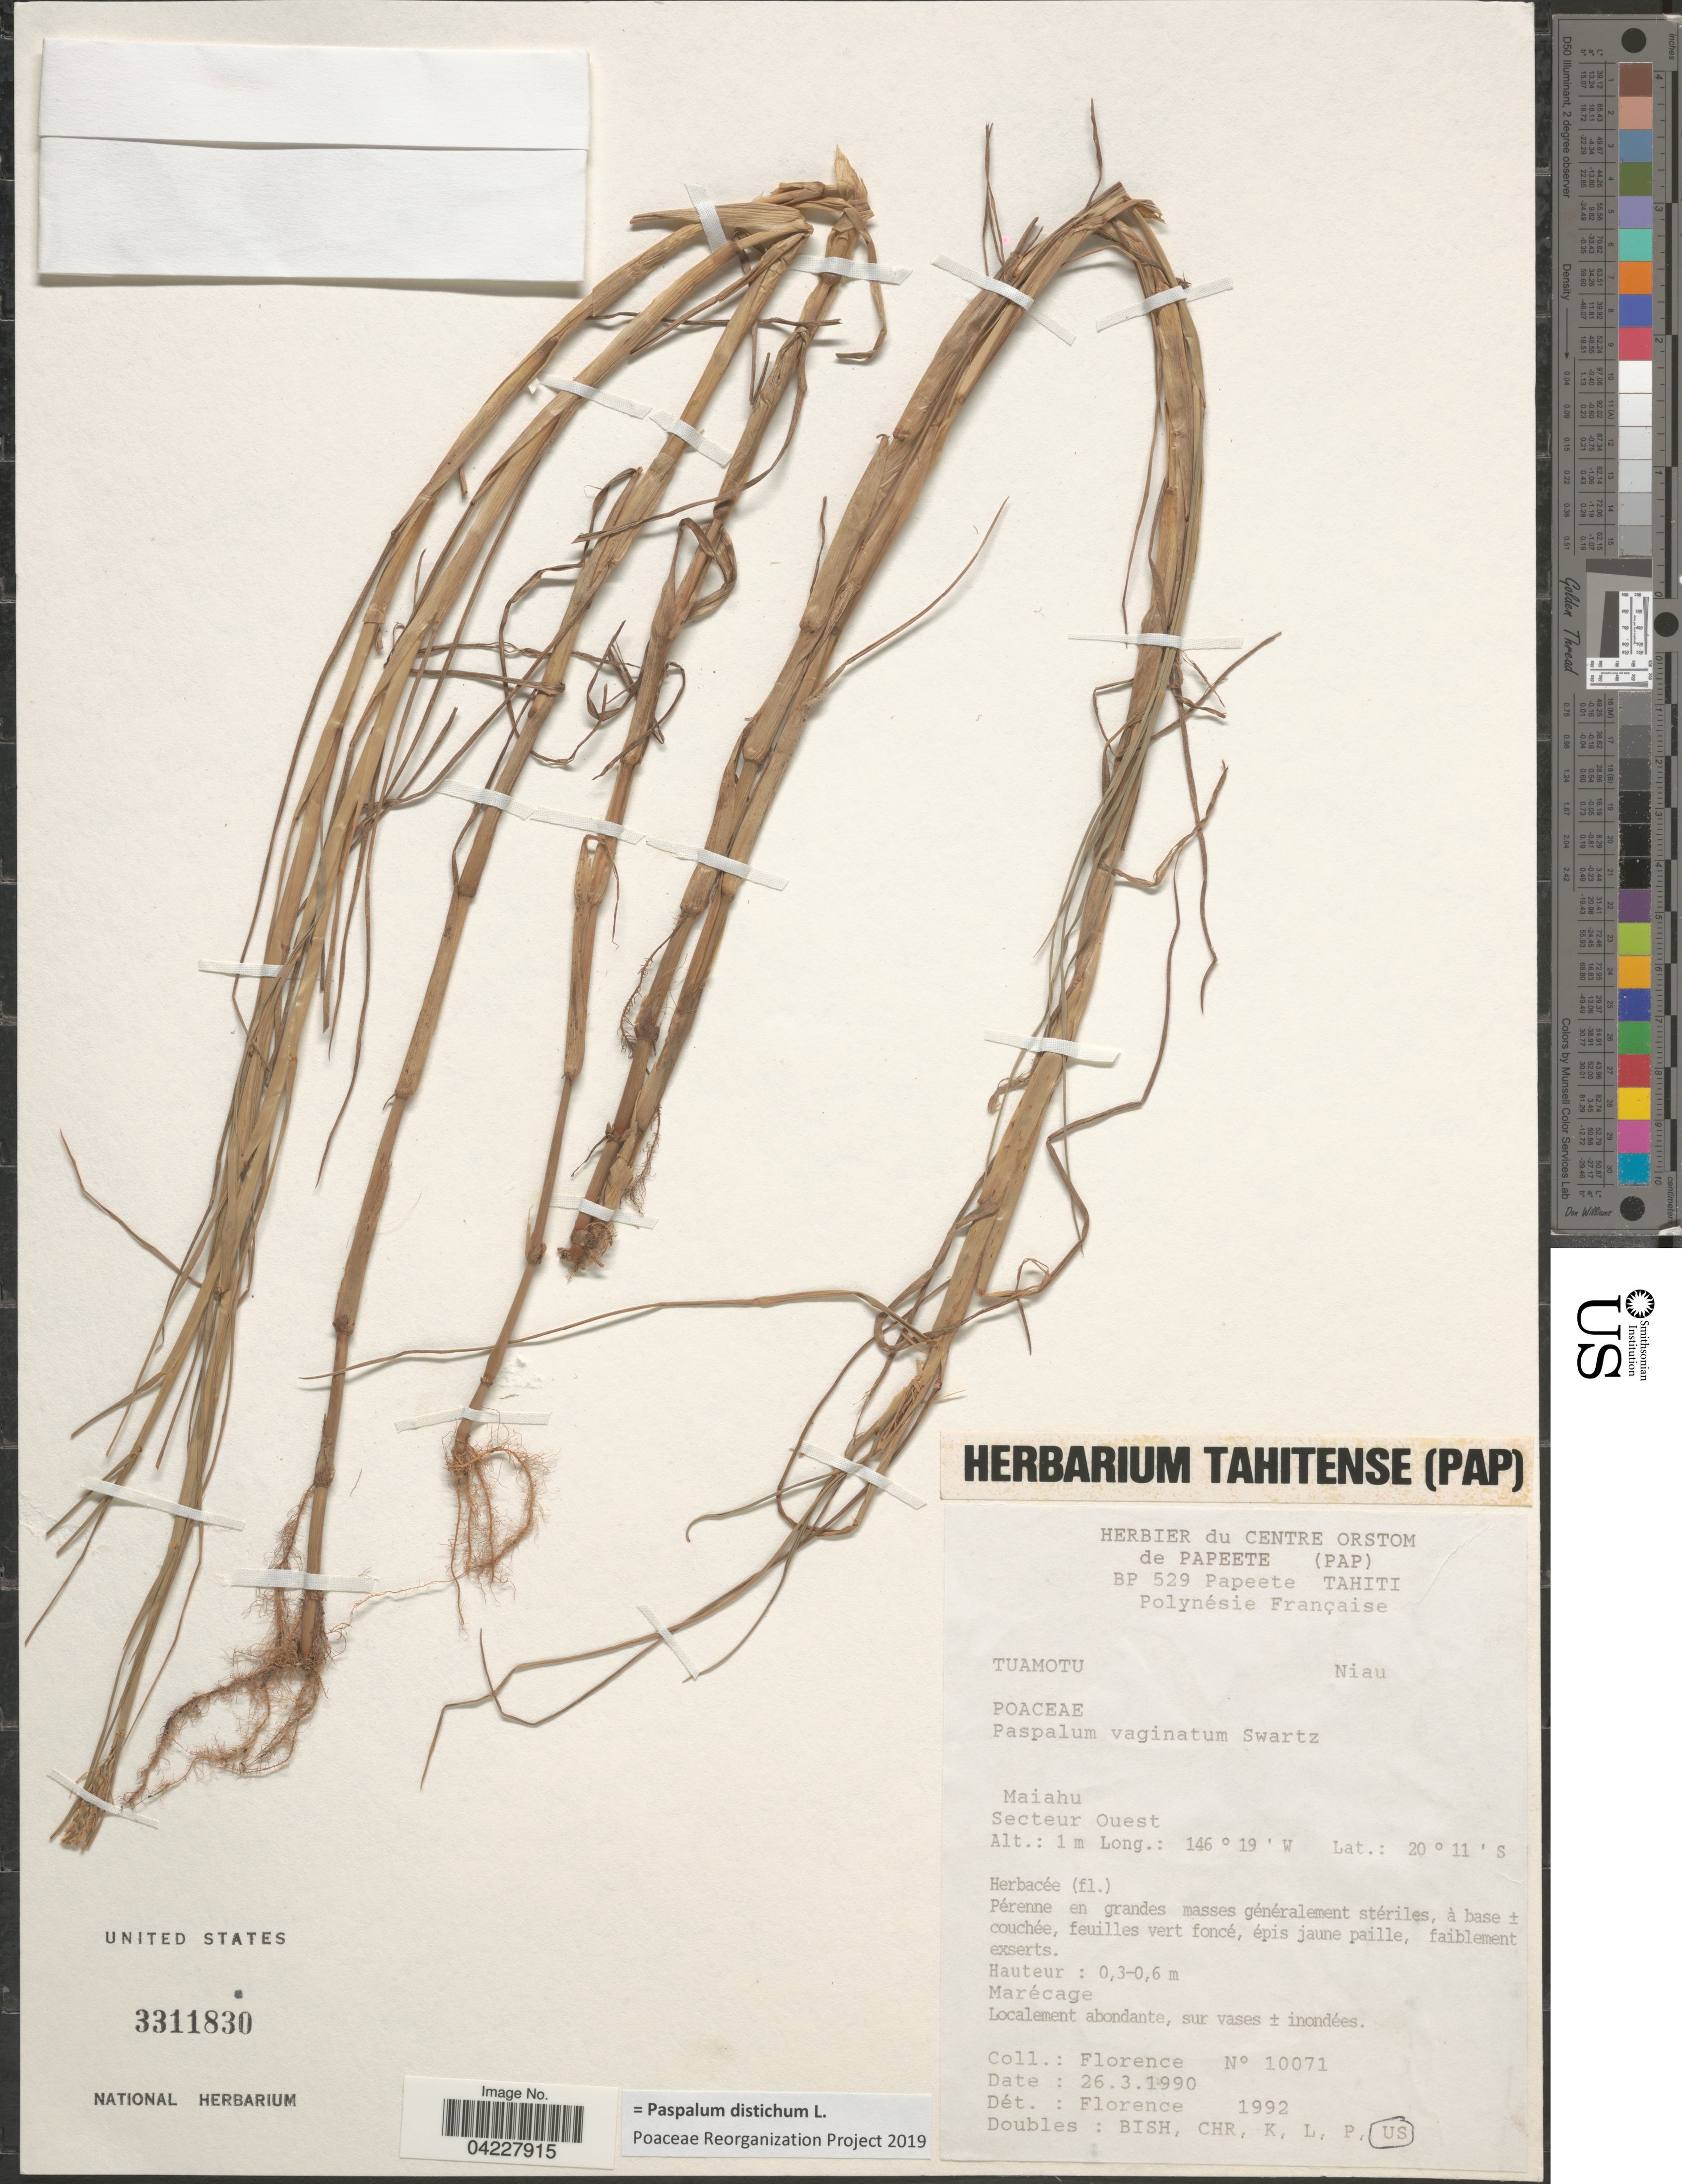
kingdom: Plantae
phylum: Tracheophyta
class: Liliopsida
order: Poales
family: Poaceae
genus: Paspalum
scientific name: Paspalum distichum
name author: L.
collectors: -. Florence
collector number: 10071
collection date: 1990-03-26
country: French Polynesia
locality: Polynésie Française. Tuamotu. Niau. Maiahu. Secteur Ouest.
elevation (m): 1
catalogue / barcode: US 3311830